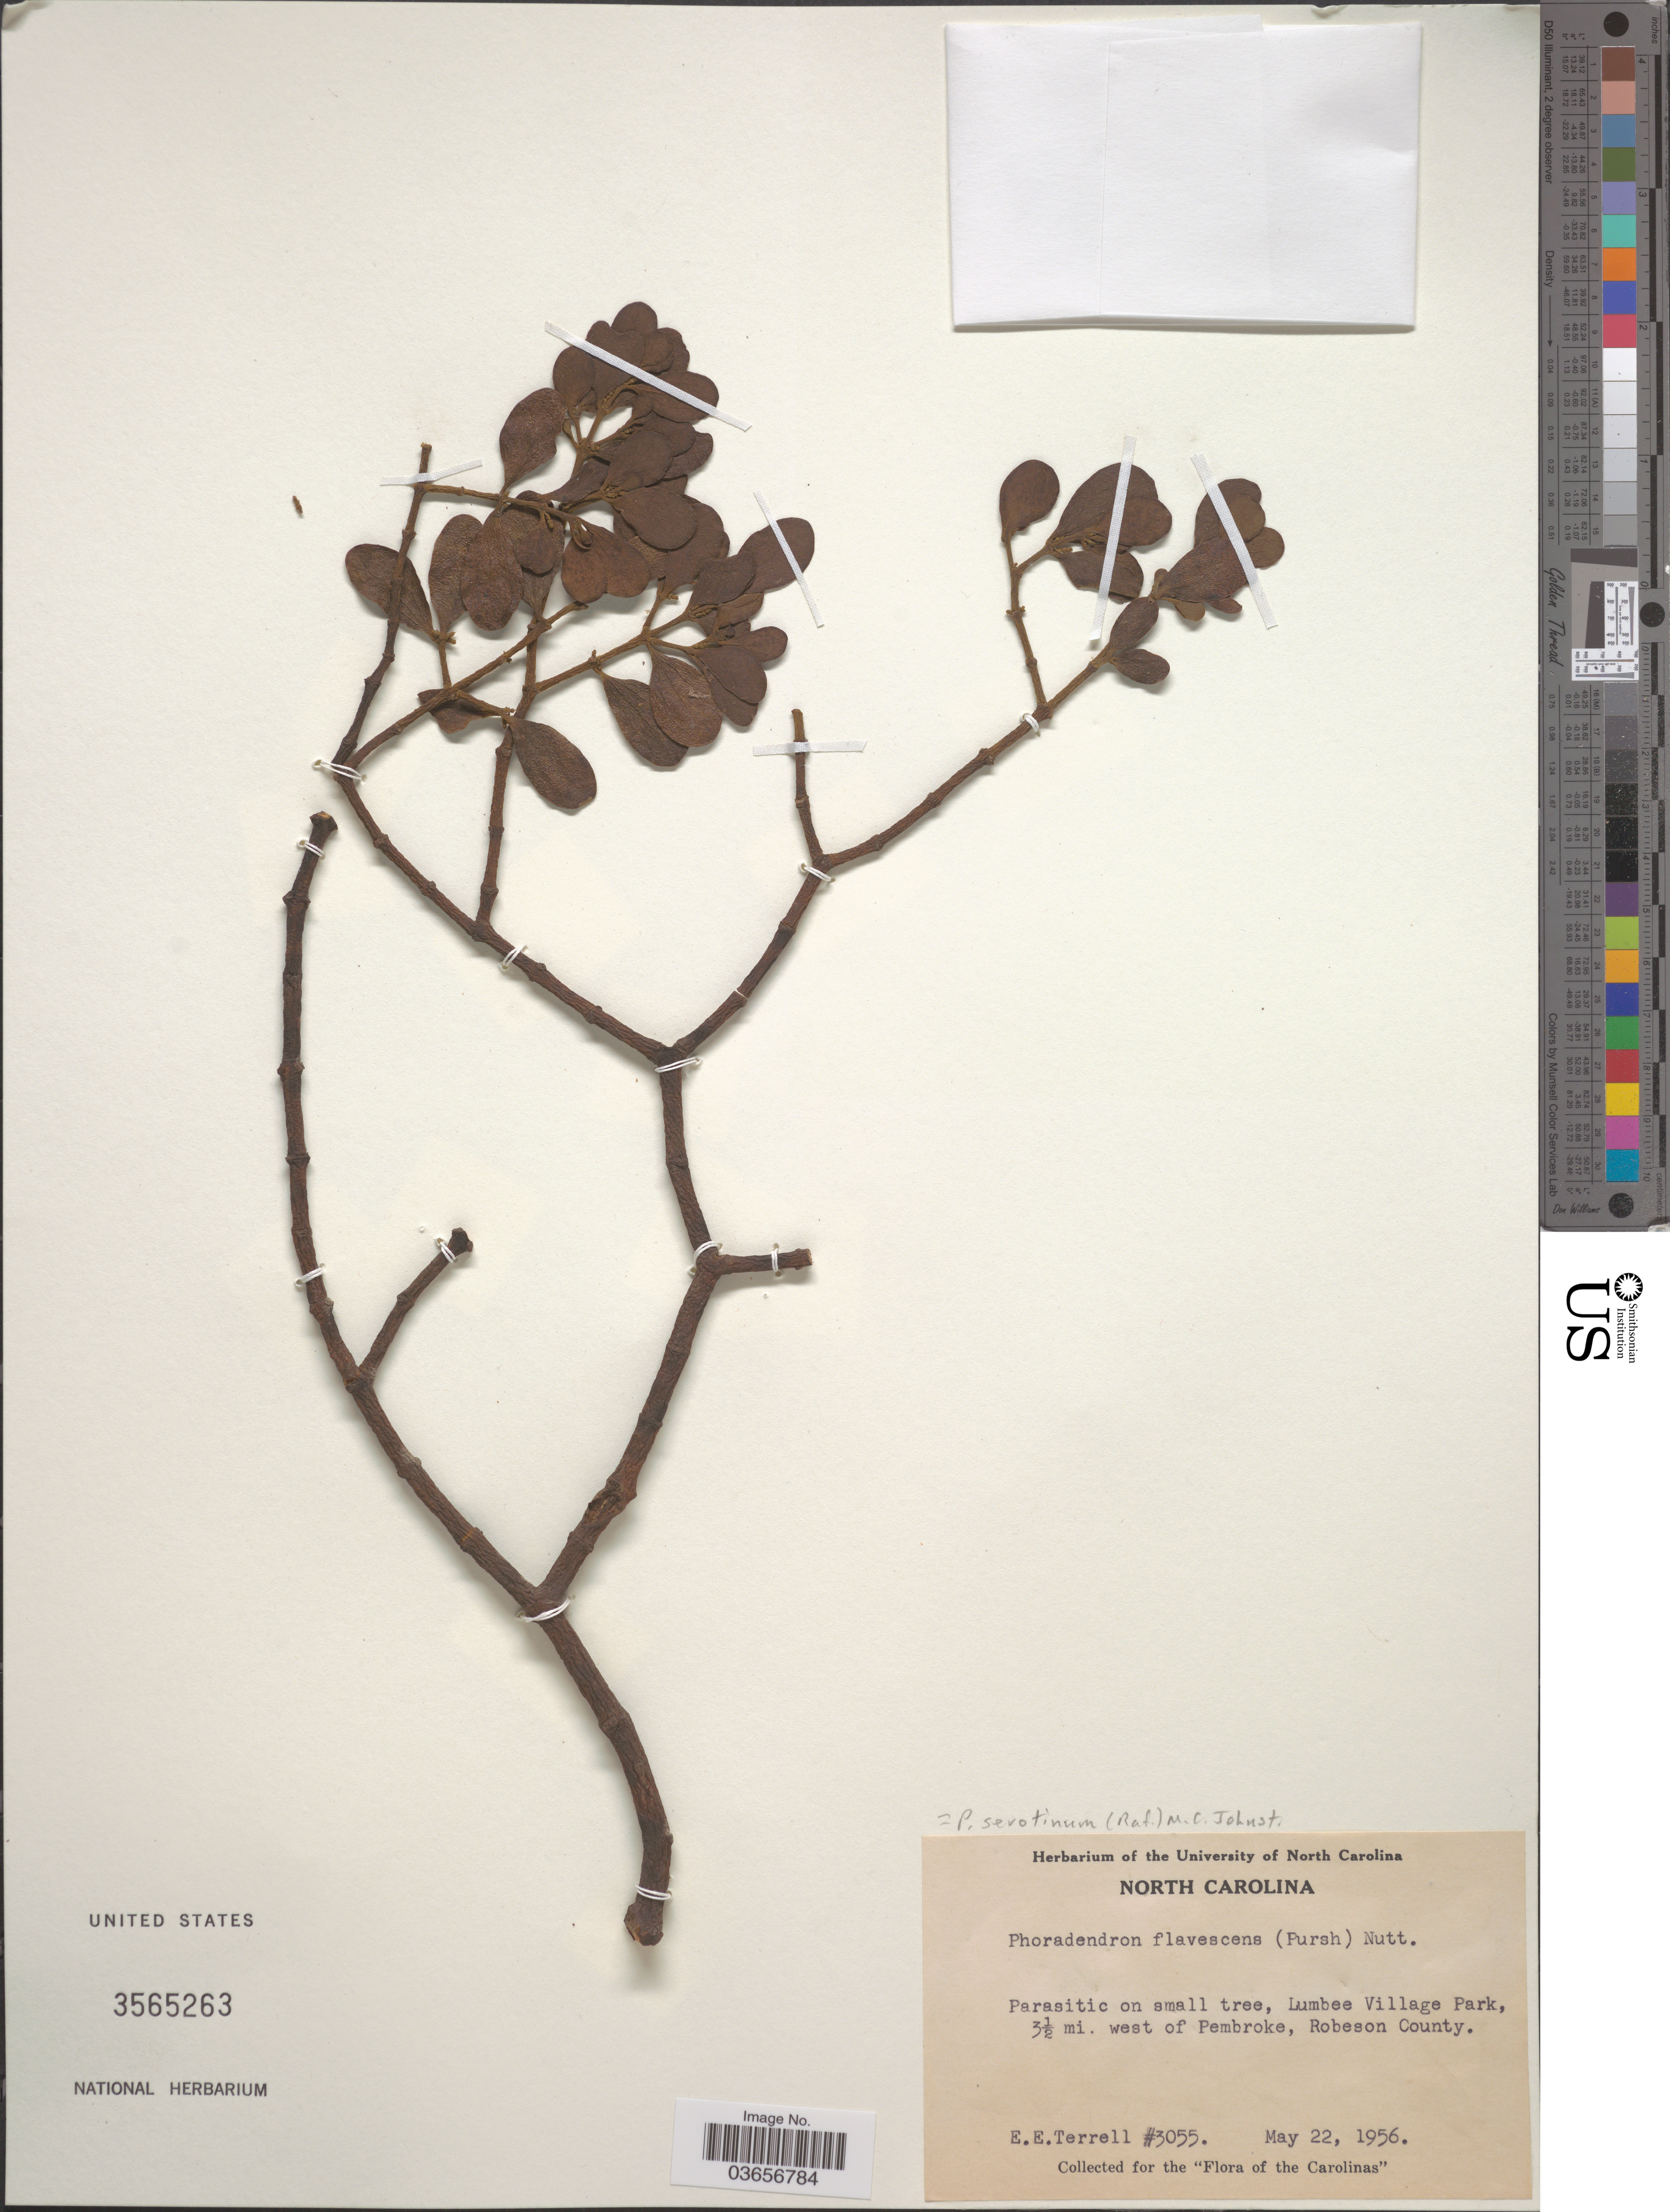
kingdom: Plantae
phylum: Tracheophyta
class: Magnoliopsida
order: Santalales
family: Viscaceae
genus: Phoradendron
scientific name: Phoradendron flavescens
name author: Nutt.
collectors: E. E. Terrell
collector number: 3055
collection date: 1956-05-22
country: United States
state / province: North Carolina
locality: Lumbee Village Park, 3½ mi. west of Pembroke, Robeson County.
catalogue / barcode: US 3565263